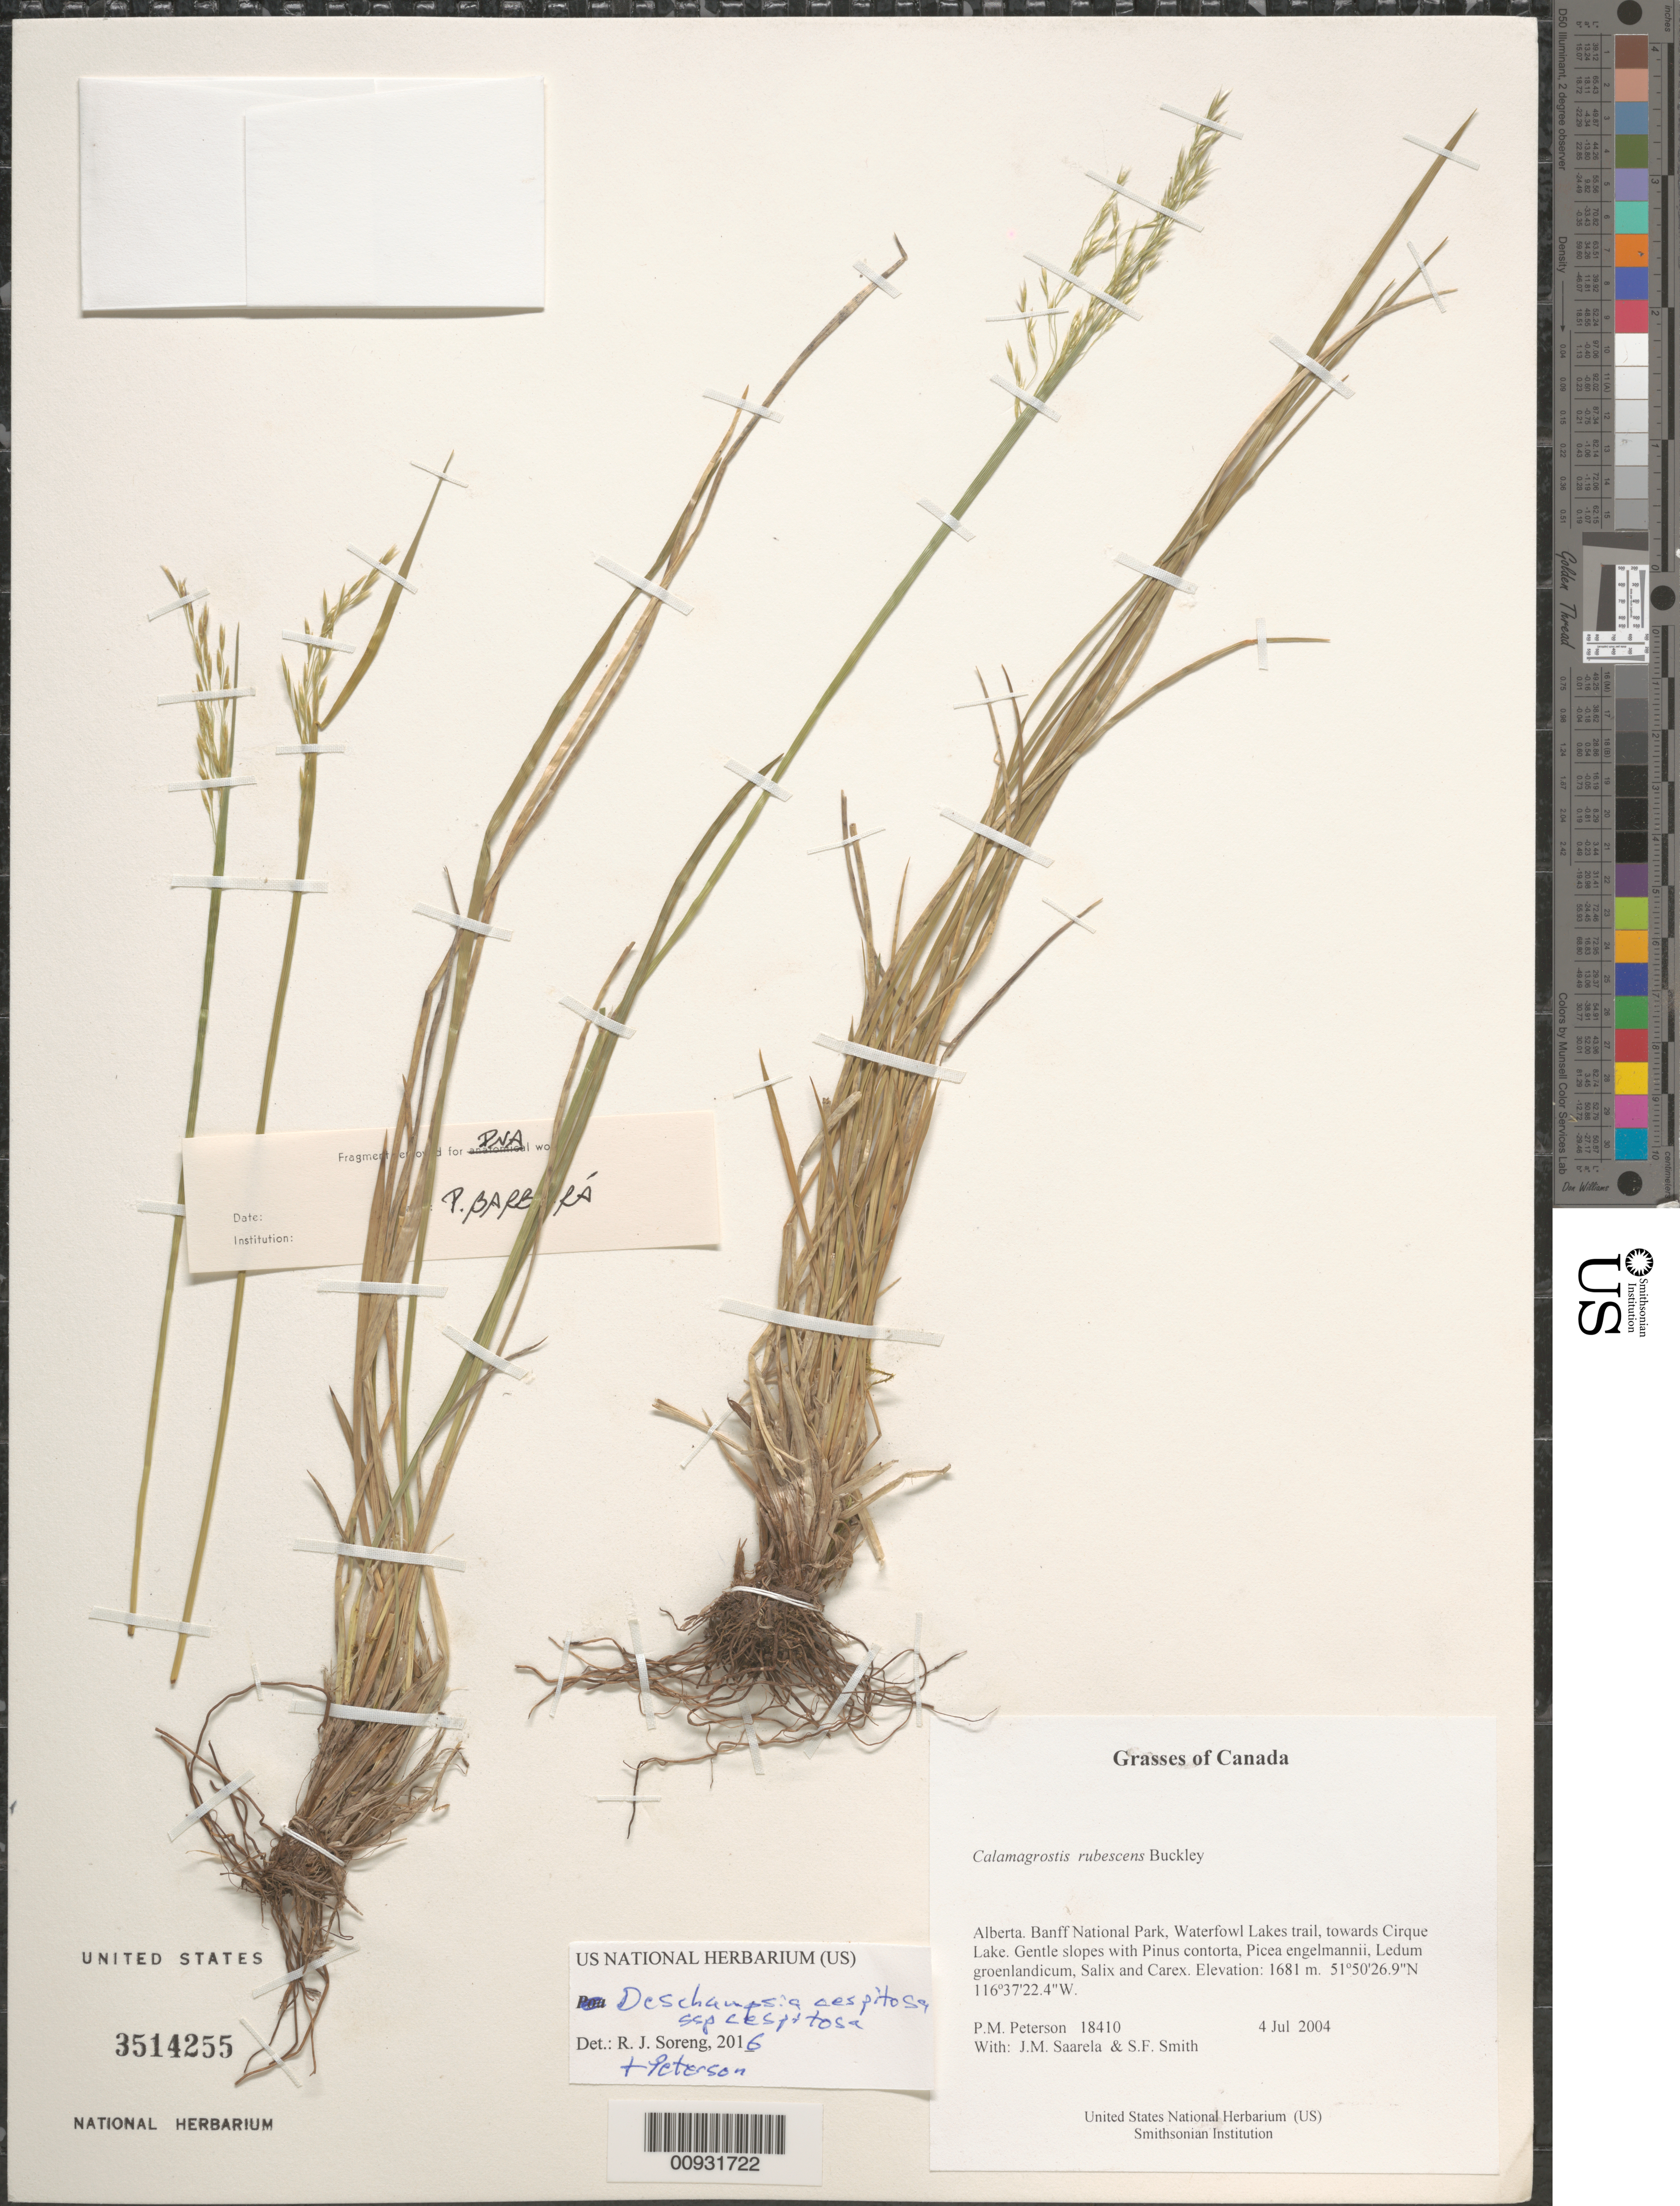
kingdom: Plantae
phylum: Tracheophyta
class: Liliopsida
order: Poales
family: Poaceae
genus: Deschampsia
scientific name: Deschampsia cespitosa subsp. cespitosa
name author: (L.) P. Beauv.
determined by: Soreng, Robert J., Research Associate (BOT), Smithsonian Institution - National Museum of Natural History (UNITED STATES)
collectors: P. M. Peterson, J. Saarela & S.F. Smith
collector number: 18410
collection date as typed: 04 Jul 2004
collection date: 2004-07-04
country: Canada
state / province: Alberta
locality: Banff National Park, Waterfowl Lakes trail, towards Cirque Lake. Gentle slopes with Pinus contorta, Picea engelmannii, Ledum groenlandicum, Salix and Carex.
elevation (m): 1681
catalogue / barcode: US 3514255